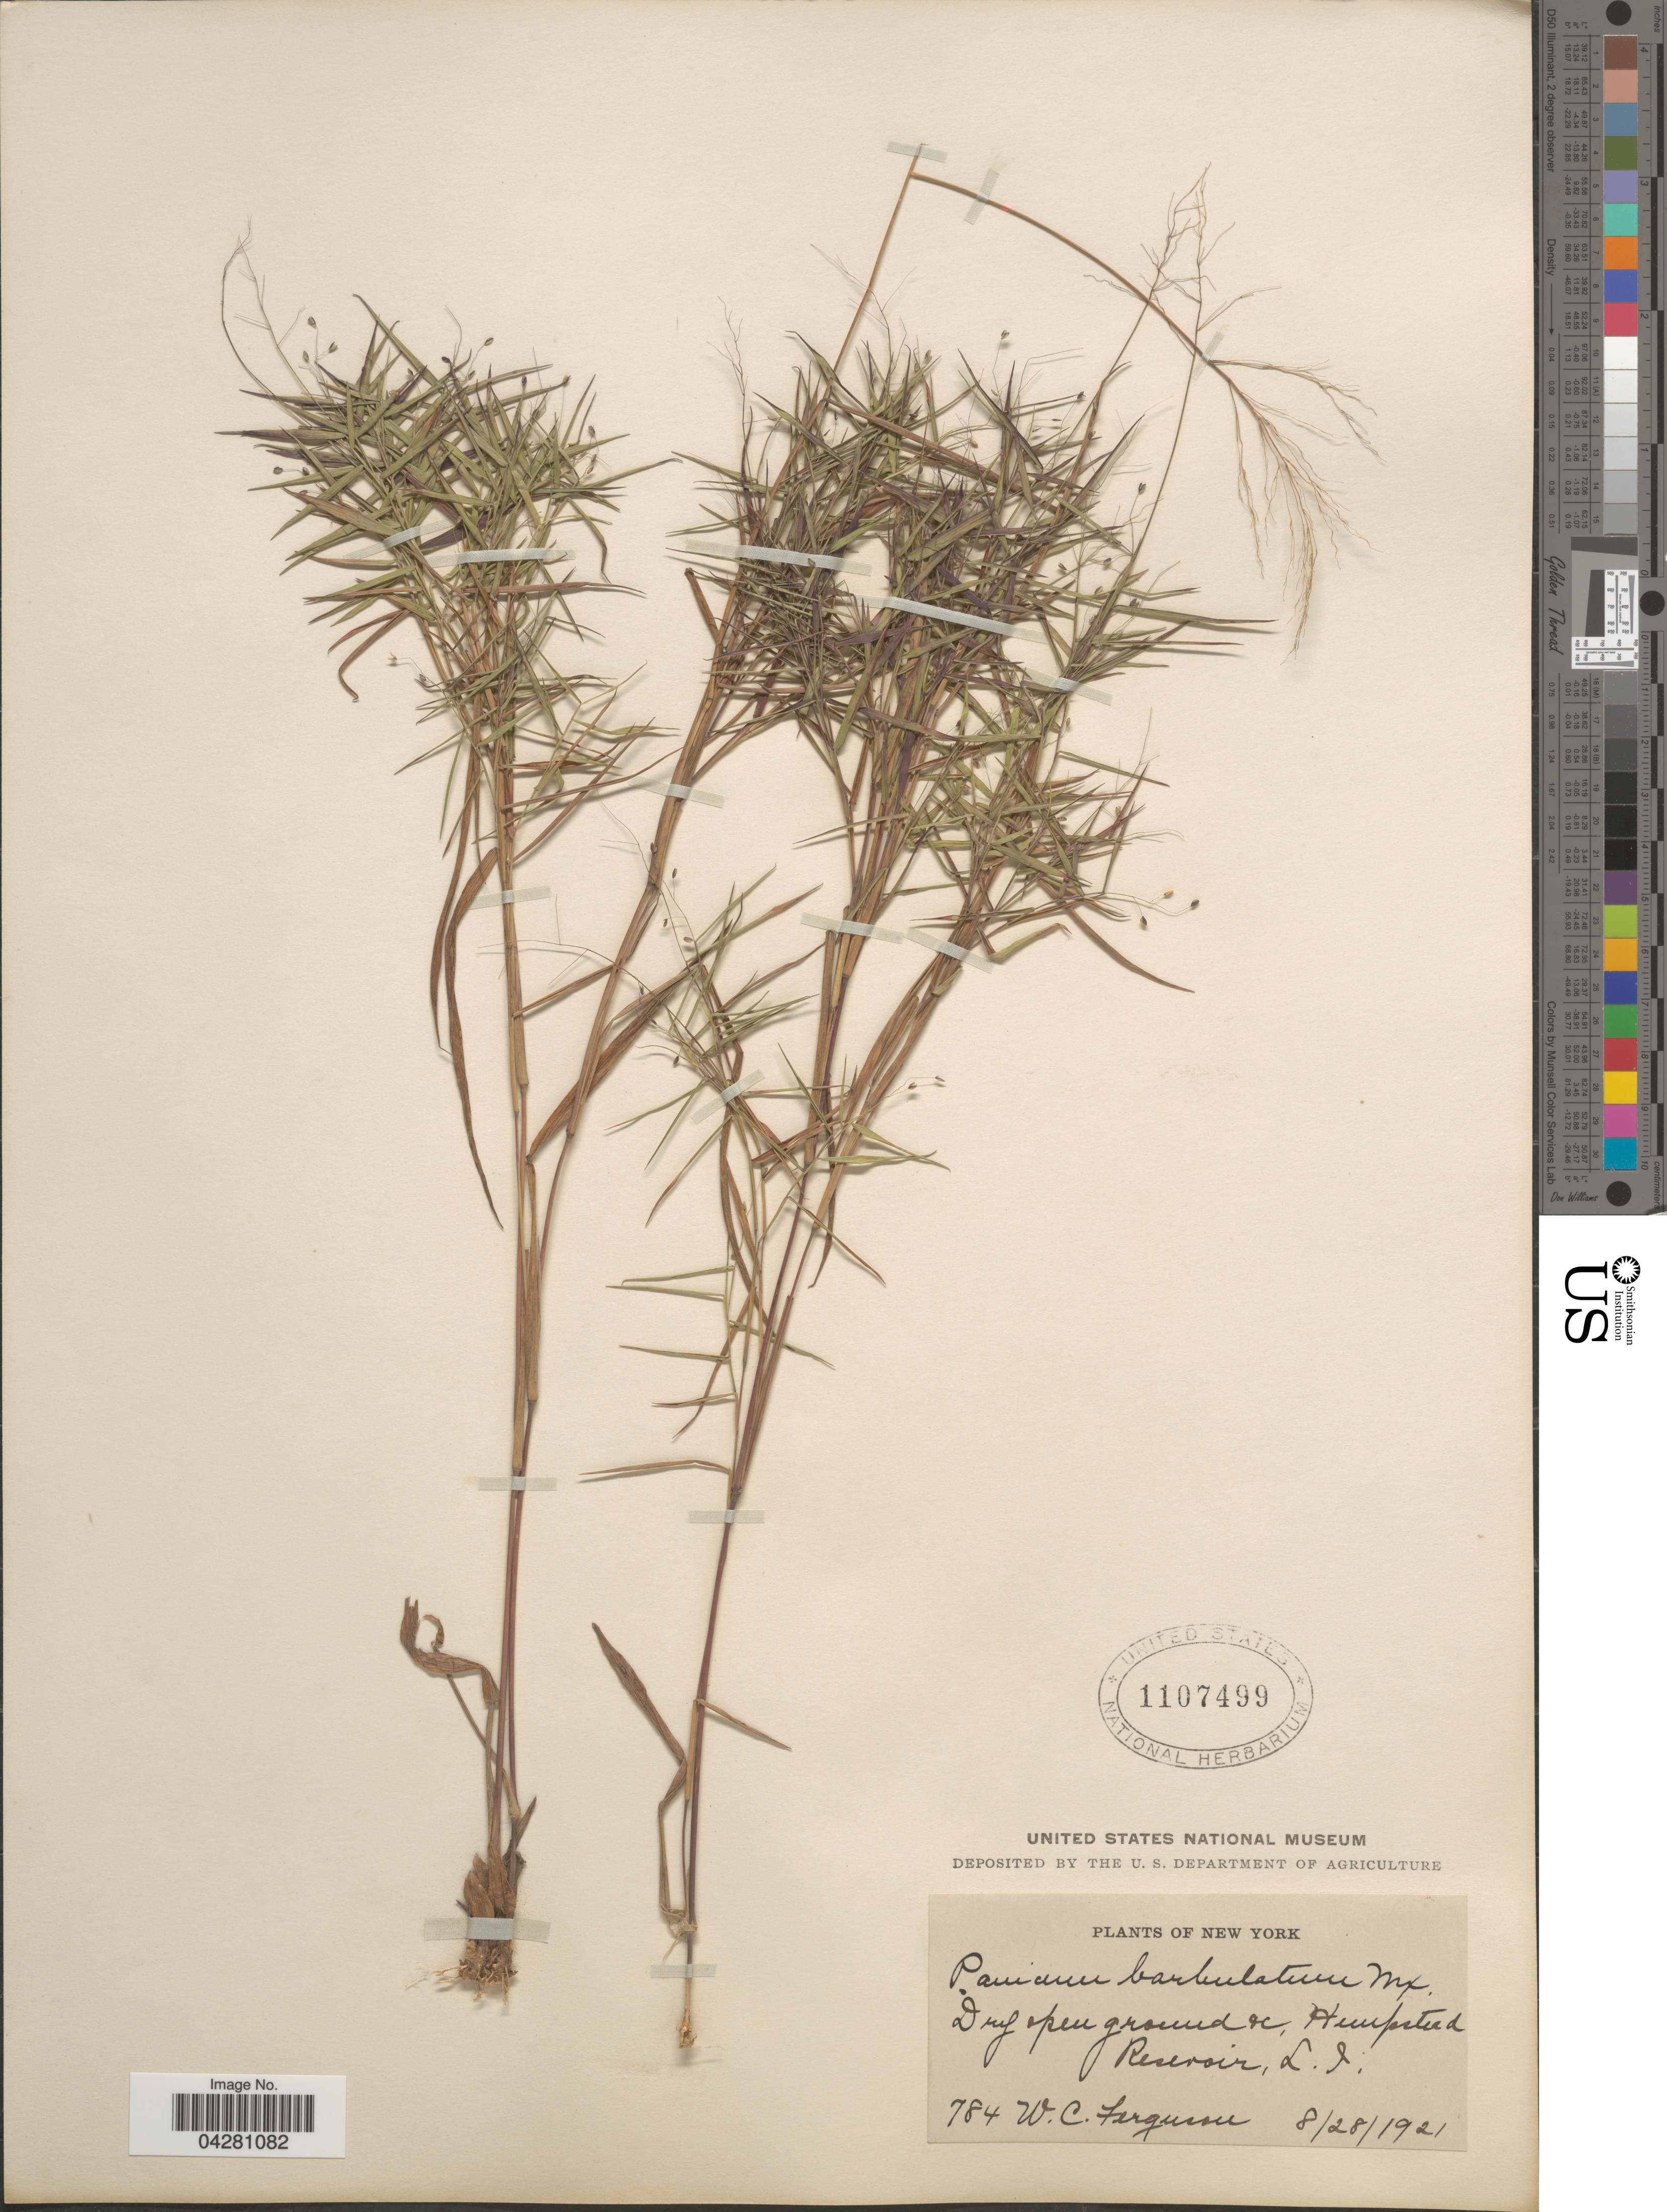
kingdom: Plantae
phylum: Tracheophyta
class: Liliopsida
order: Poales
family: Poaceae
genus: Dichanthelium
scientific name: Dichanthelium dichotomum var. dichotomum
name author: (L.) Gould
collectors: W. Ferguson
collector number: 784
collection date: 1921-08-28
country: United States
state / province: New York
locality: Hempstead Reservoir, L.I.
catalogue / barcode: US 1107499